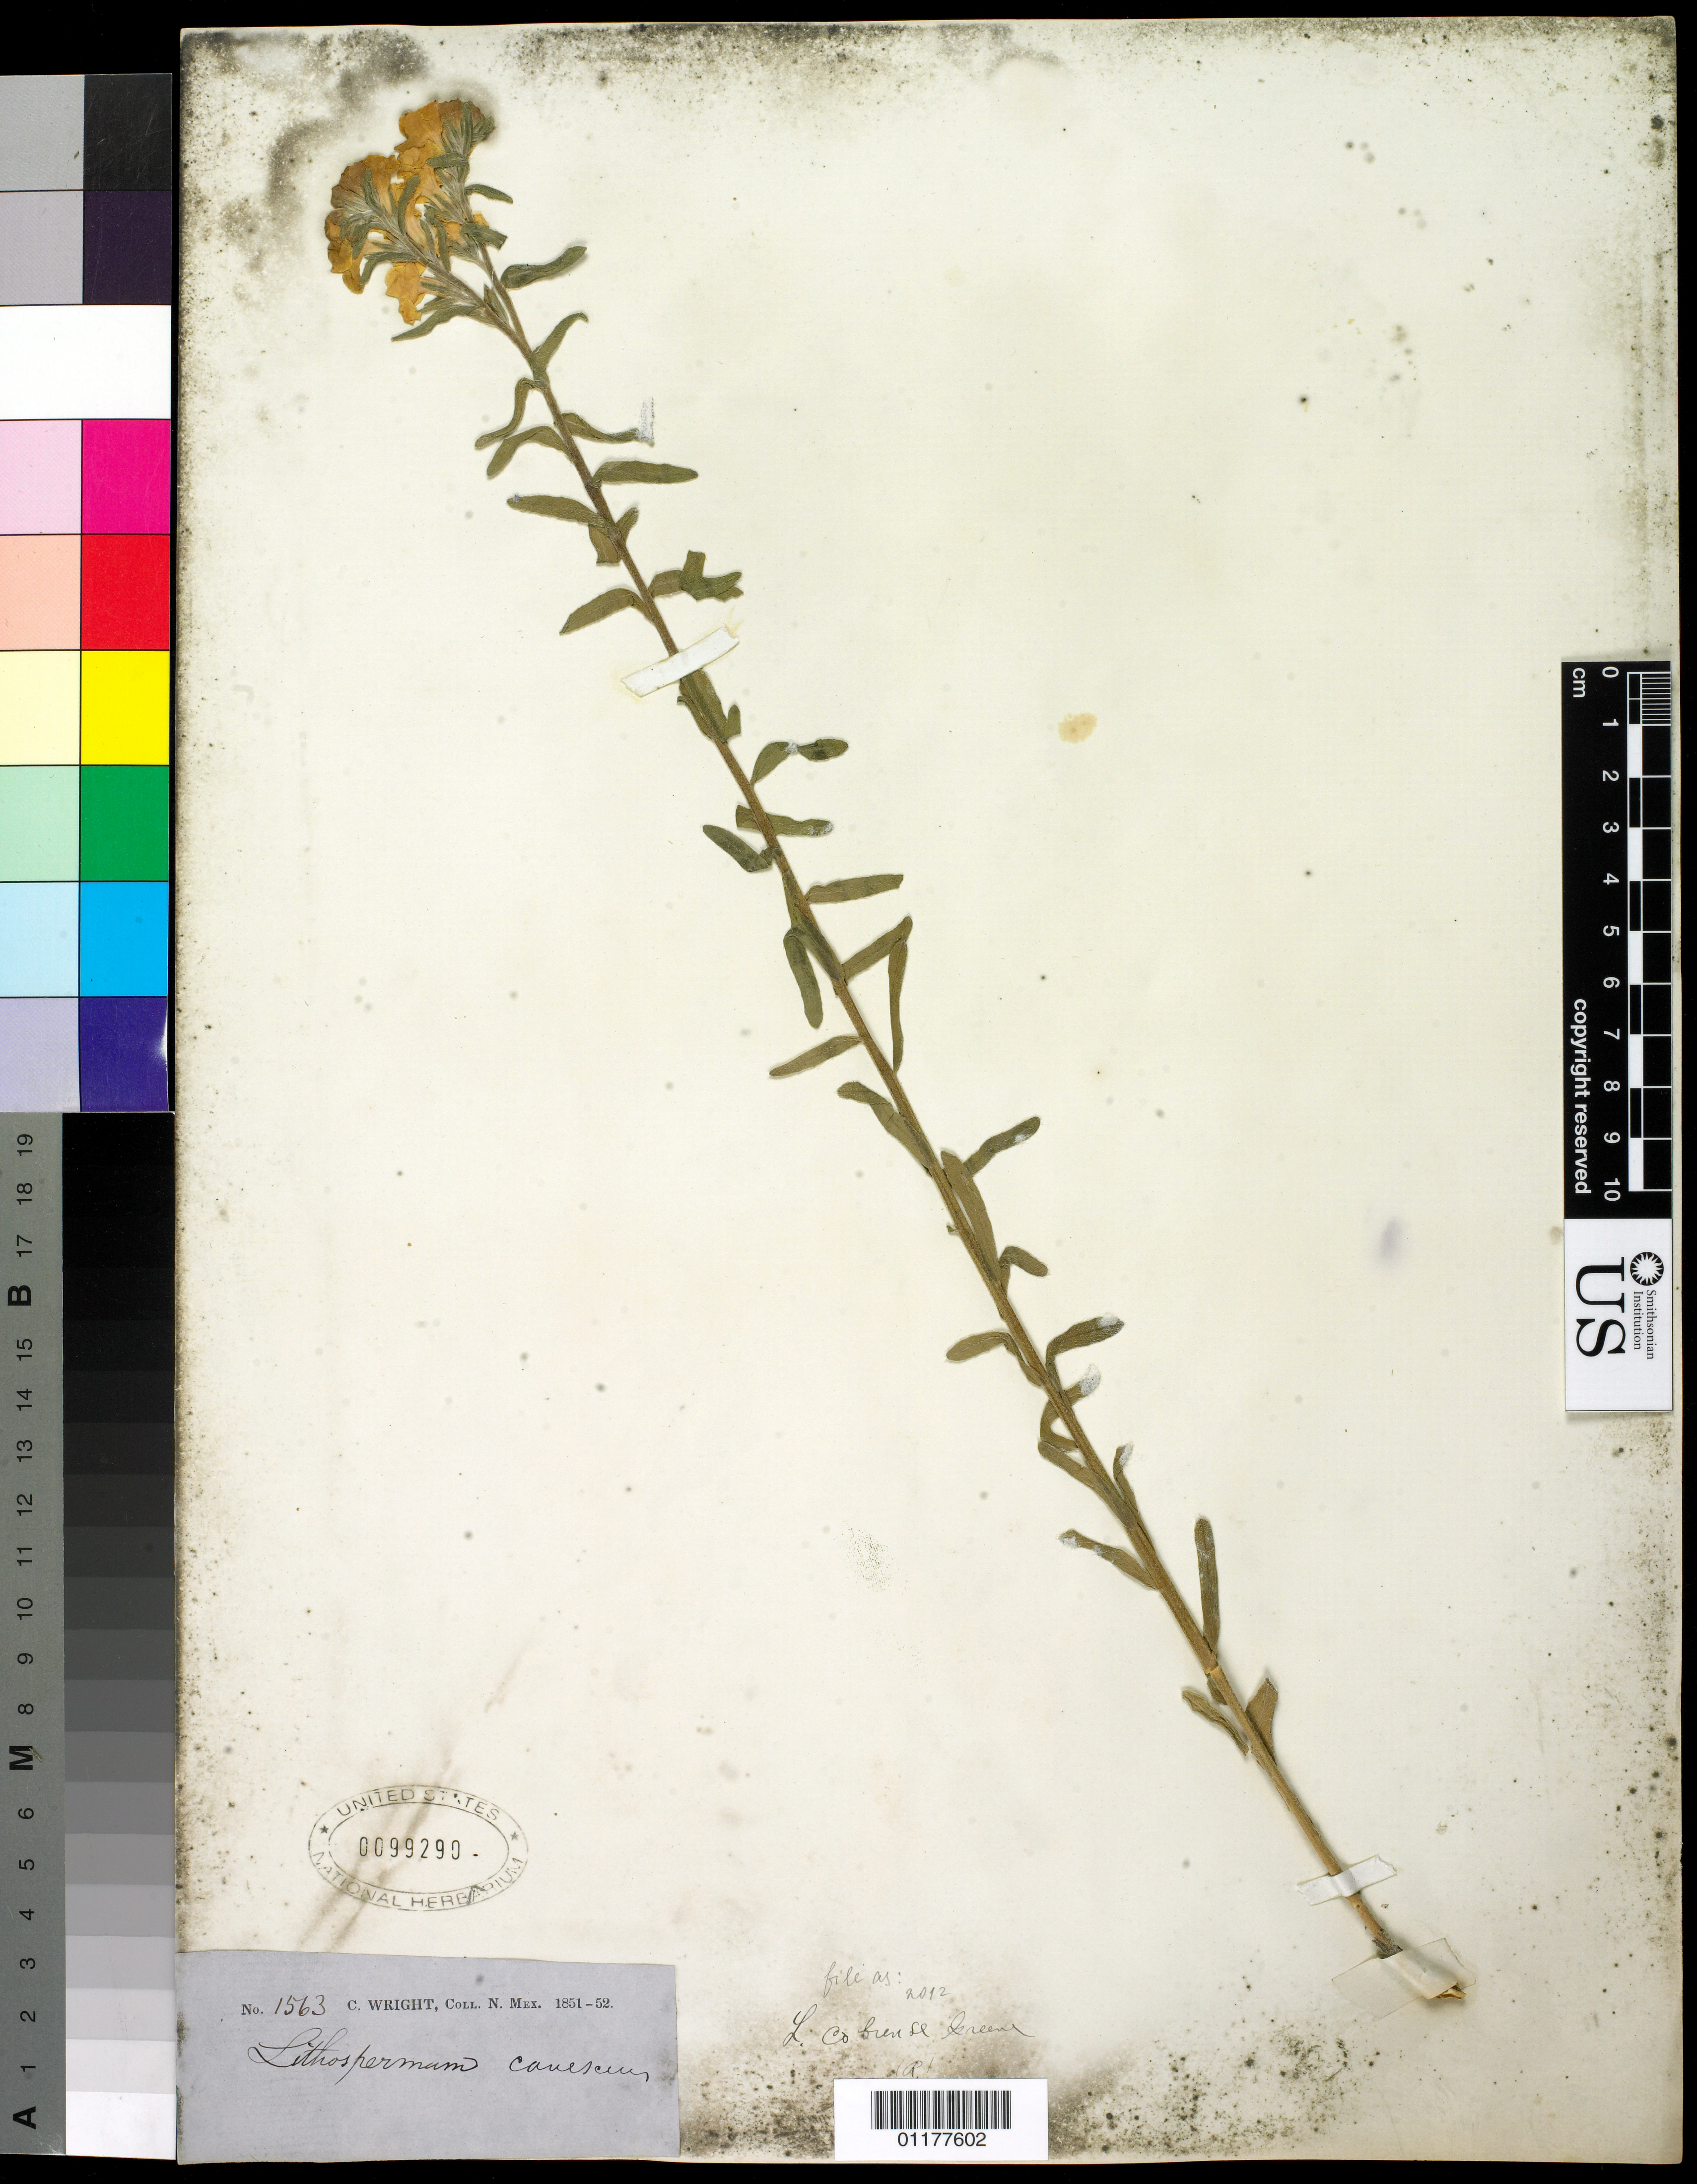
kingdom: Plantae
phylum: Tracheophyta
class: Magnoliopsida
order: Boraginales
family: Boraginaceae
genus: Lithospermum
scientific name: Lithospermum cobrense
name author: Greene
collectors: C. Wright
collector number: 1563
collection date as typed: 1851 to -- --- 1852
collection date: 1851/1852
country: United States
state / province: New Mexico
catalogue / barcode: US 99290